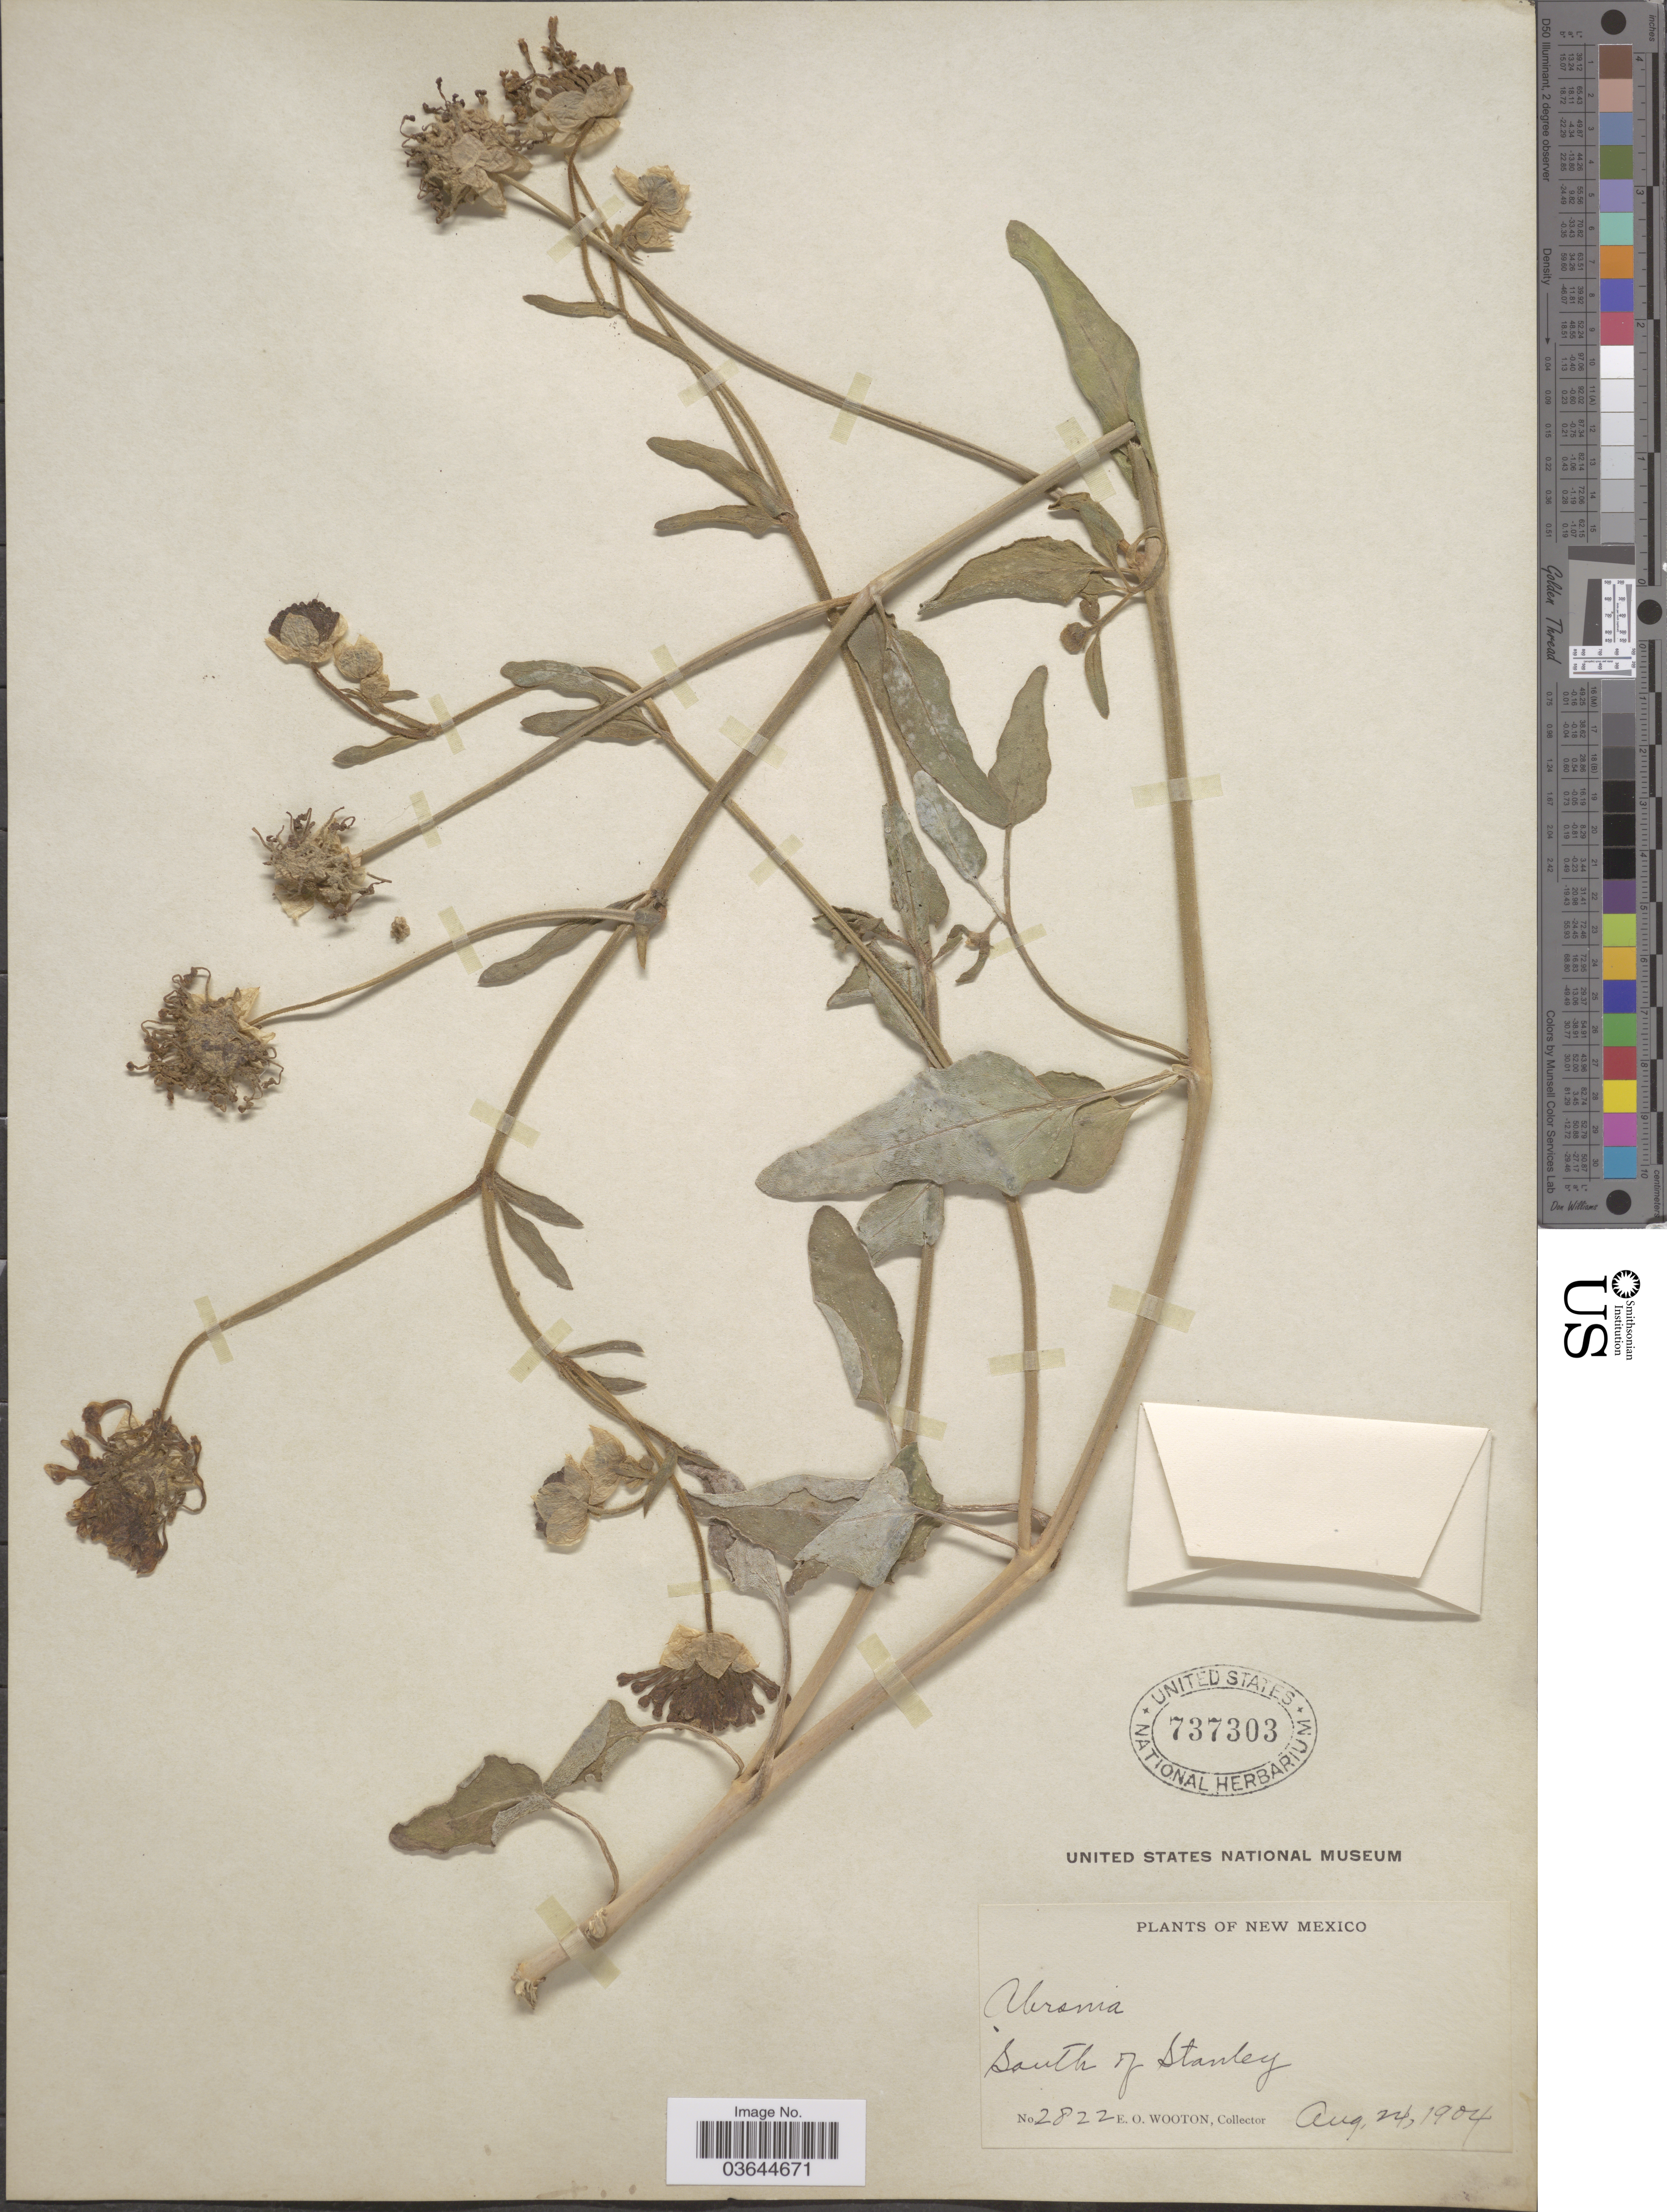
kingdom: Plantae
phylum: Tracheophyta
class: Magnoliopsida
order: Caryophyllales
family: Nyctaginaceae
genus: Abronia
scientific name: Abronia fragrans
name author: Nutt. ex Hook.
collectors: E. O. Wooton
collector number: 2822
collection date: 1904-08-24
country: United States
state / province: New Mexico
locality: South of Stanley.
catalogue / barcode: US 737303